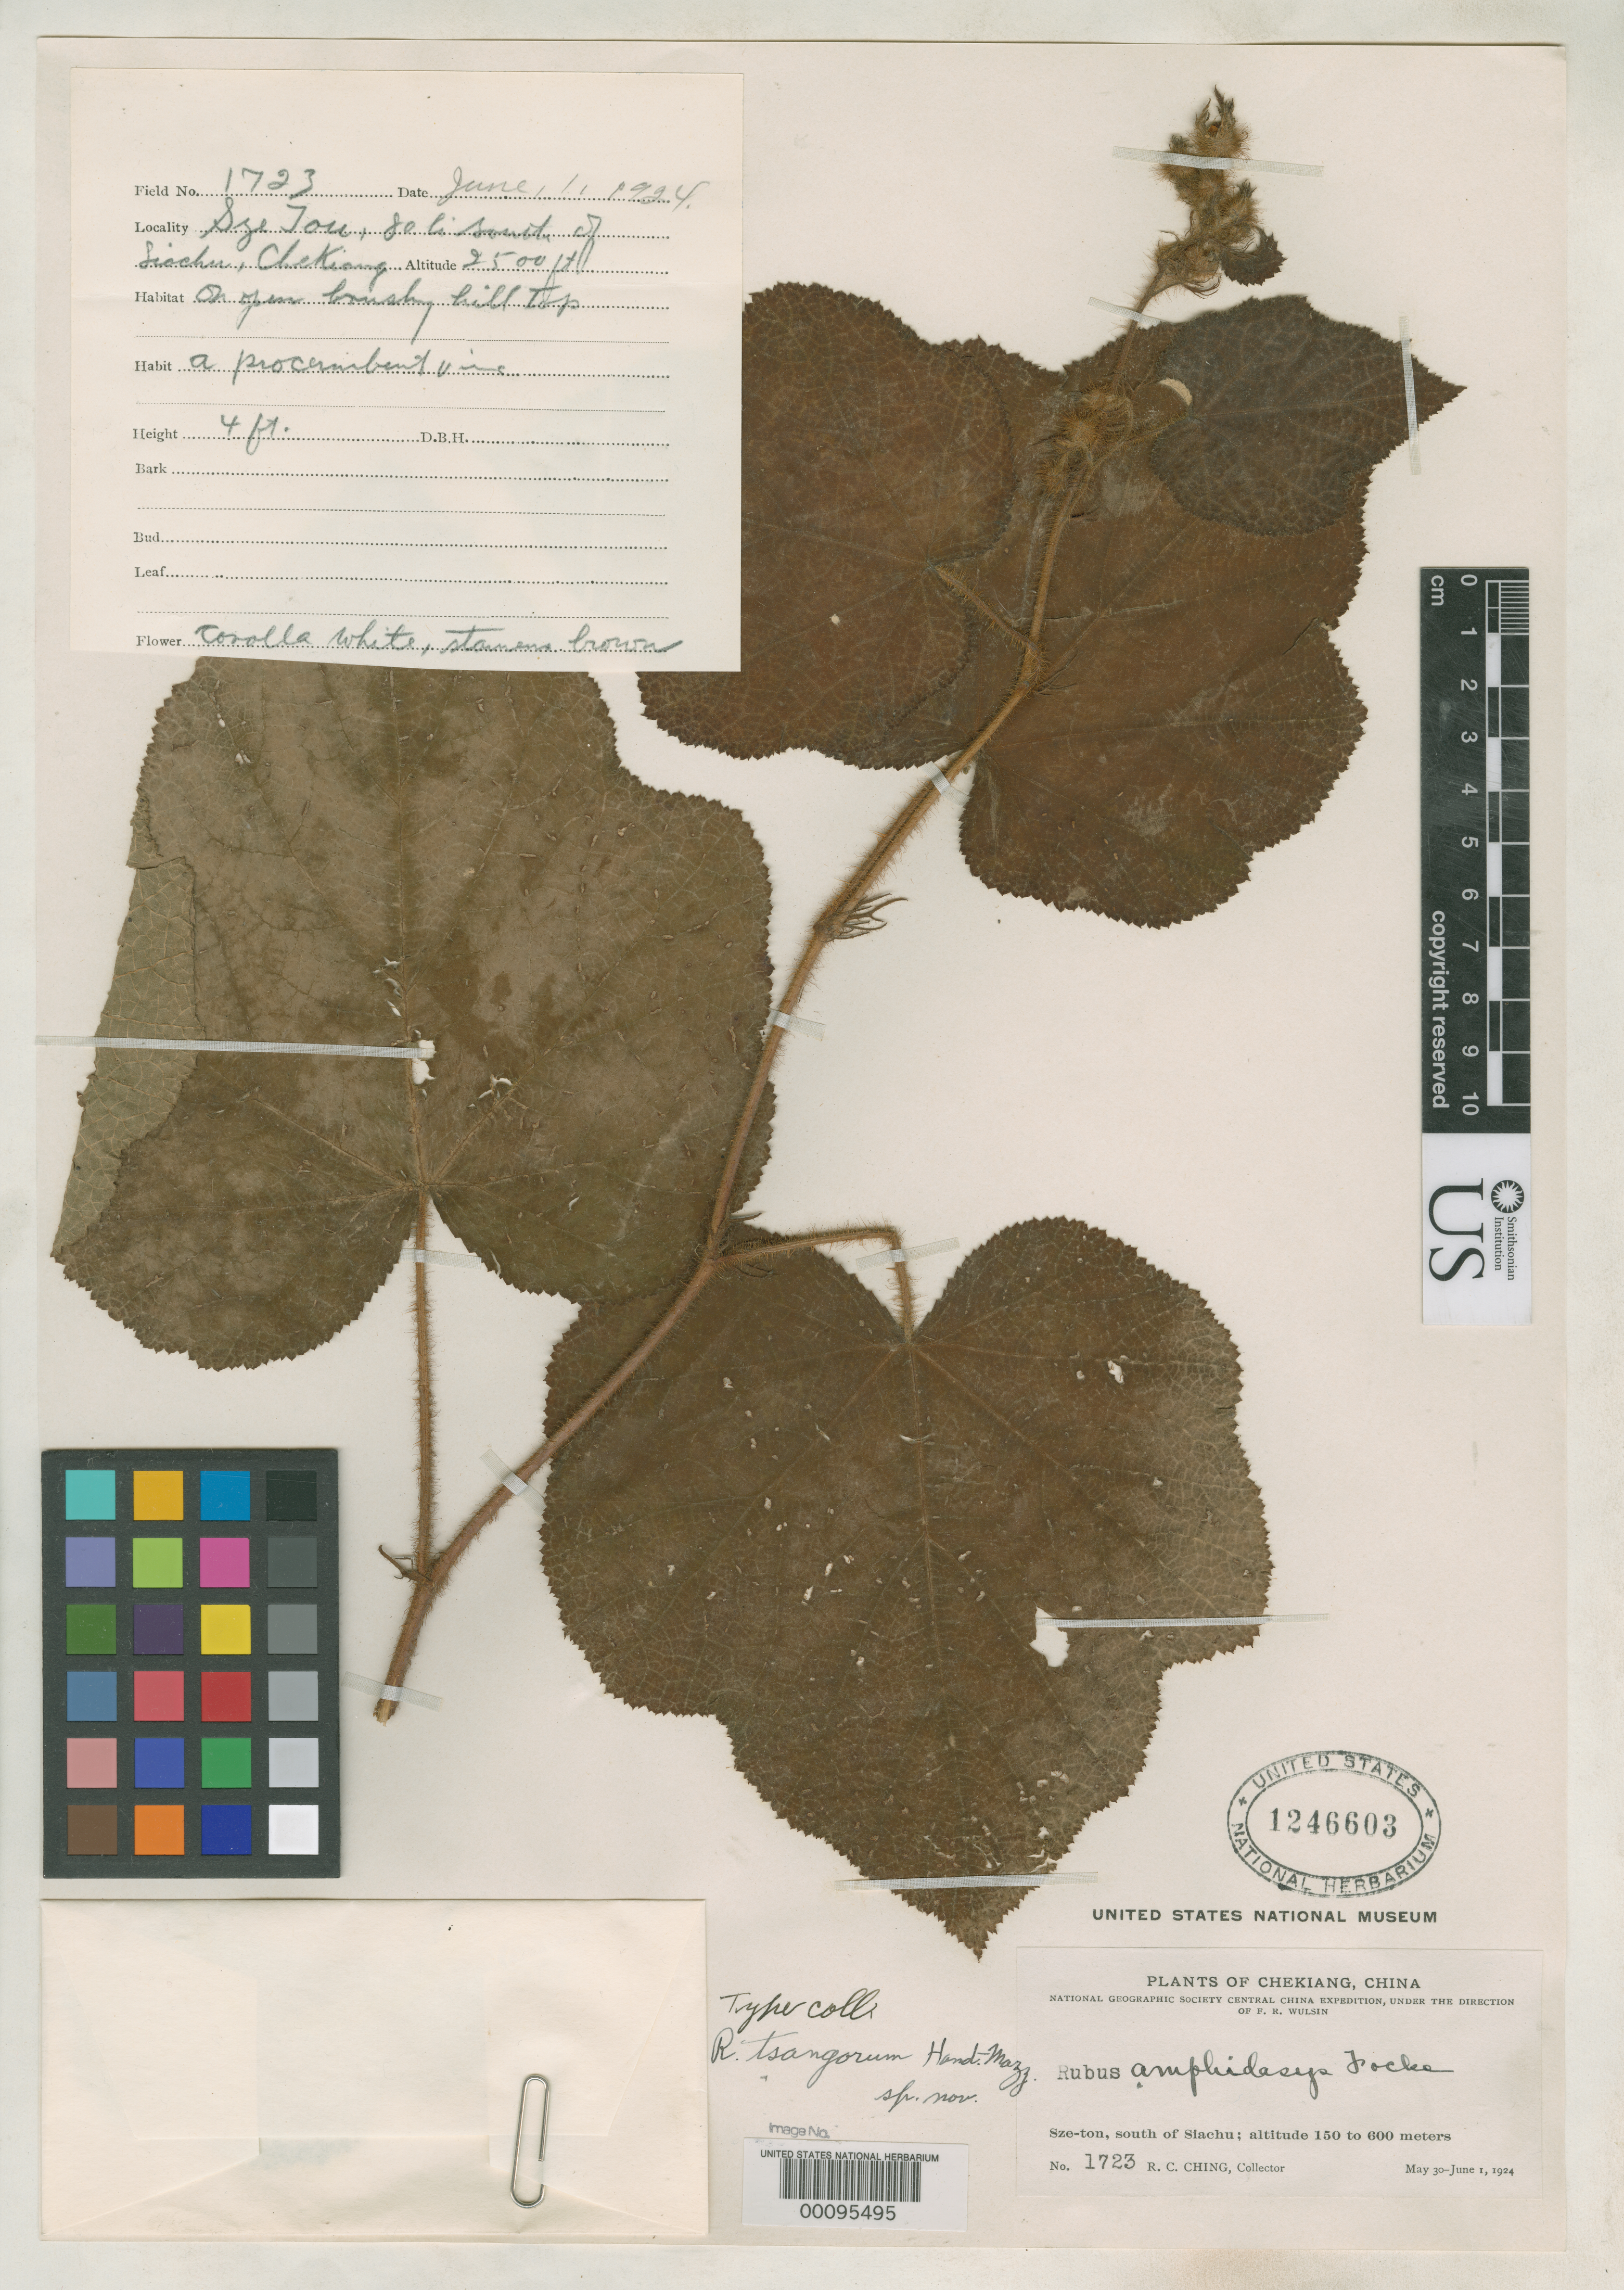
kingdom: Plantae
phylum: Tracheophyta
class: Magnoliopsida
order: Rosales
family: Rosaceae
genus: Rubus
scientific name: Rubus tsangorum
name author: Hand.-Mazz.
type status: Isotype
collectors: R. C. Ching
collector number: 1723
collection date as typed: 30 May 1924 to 01 Jun 1924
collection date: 1924-05-30/1924-06-01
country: China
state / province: Zhejiang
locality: Sze-ton, south of Siachu.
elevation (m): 150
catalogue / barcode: US 1246603